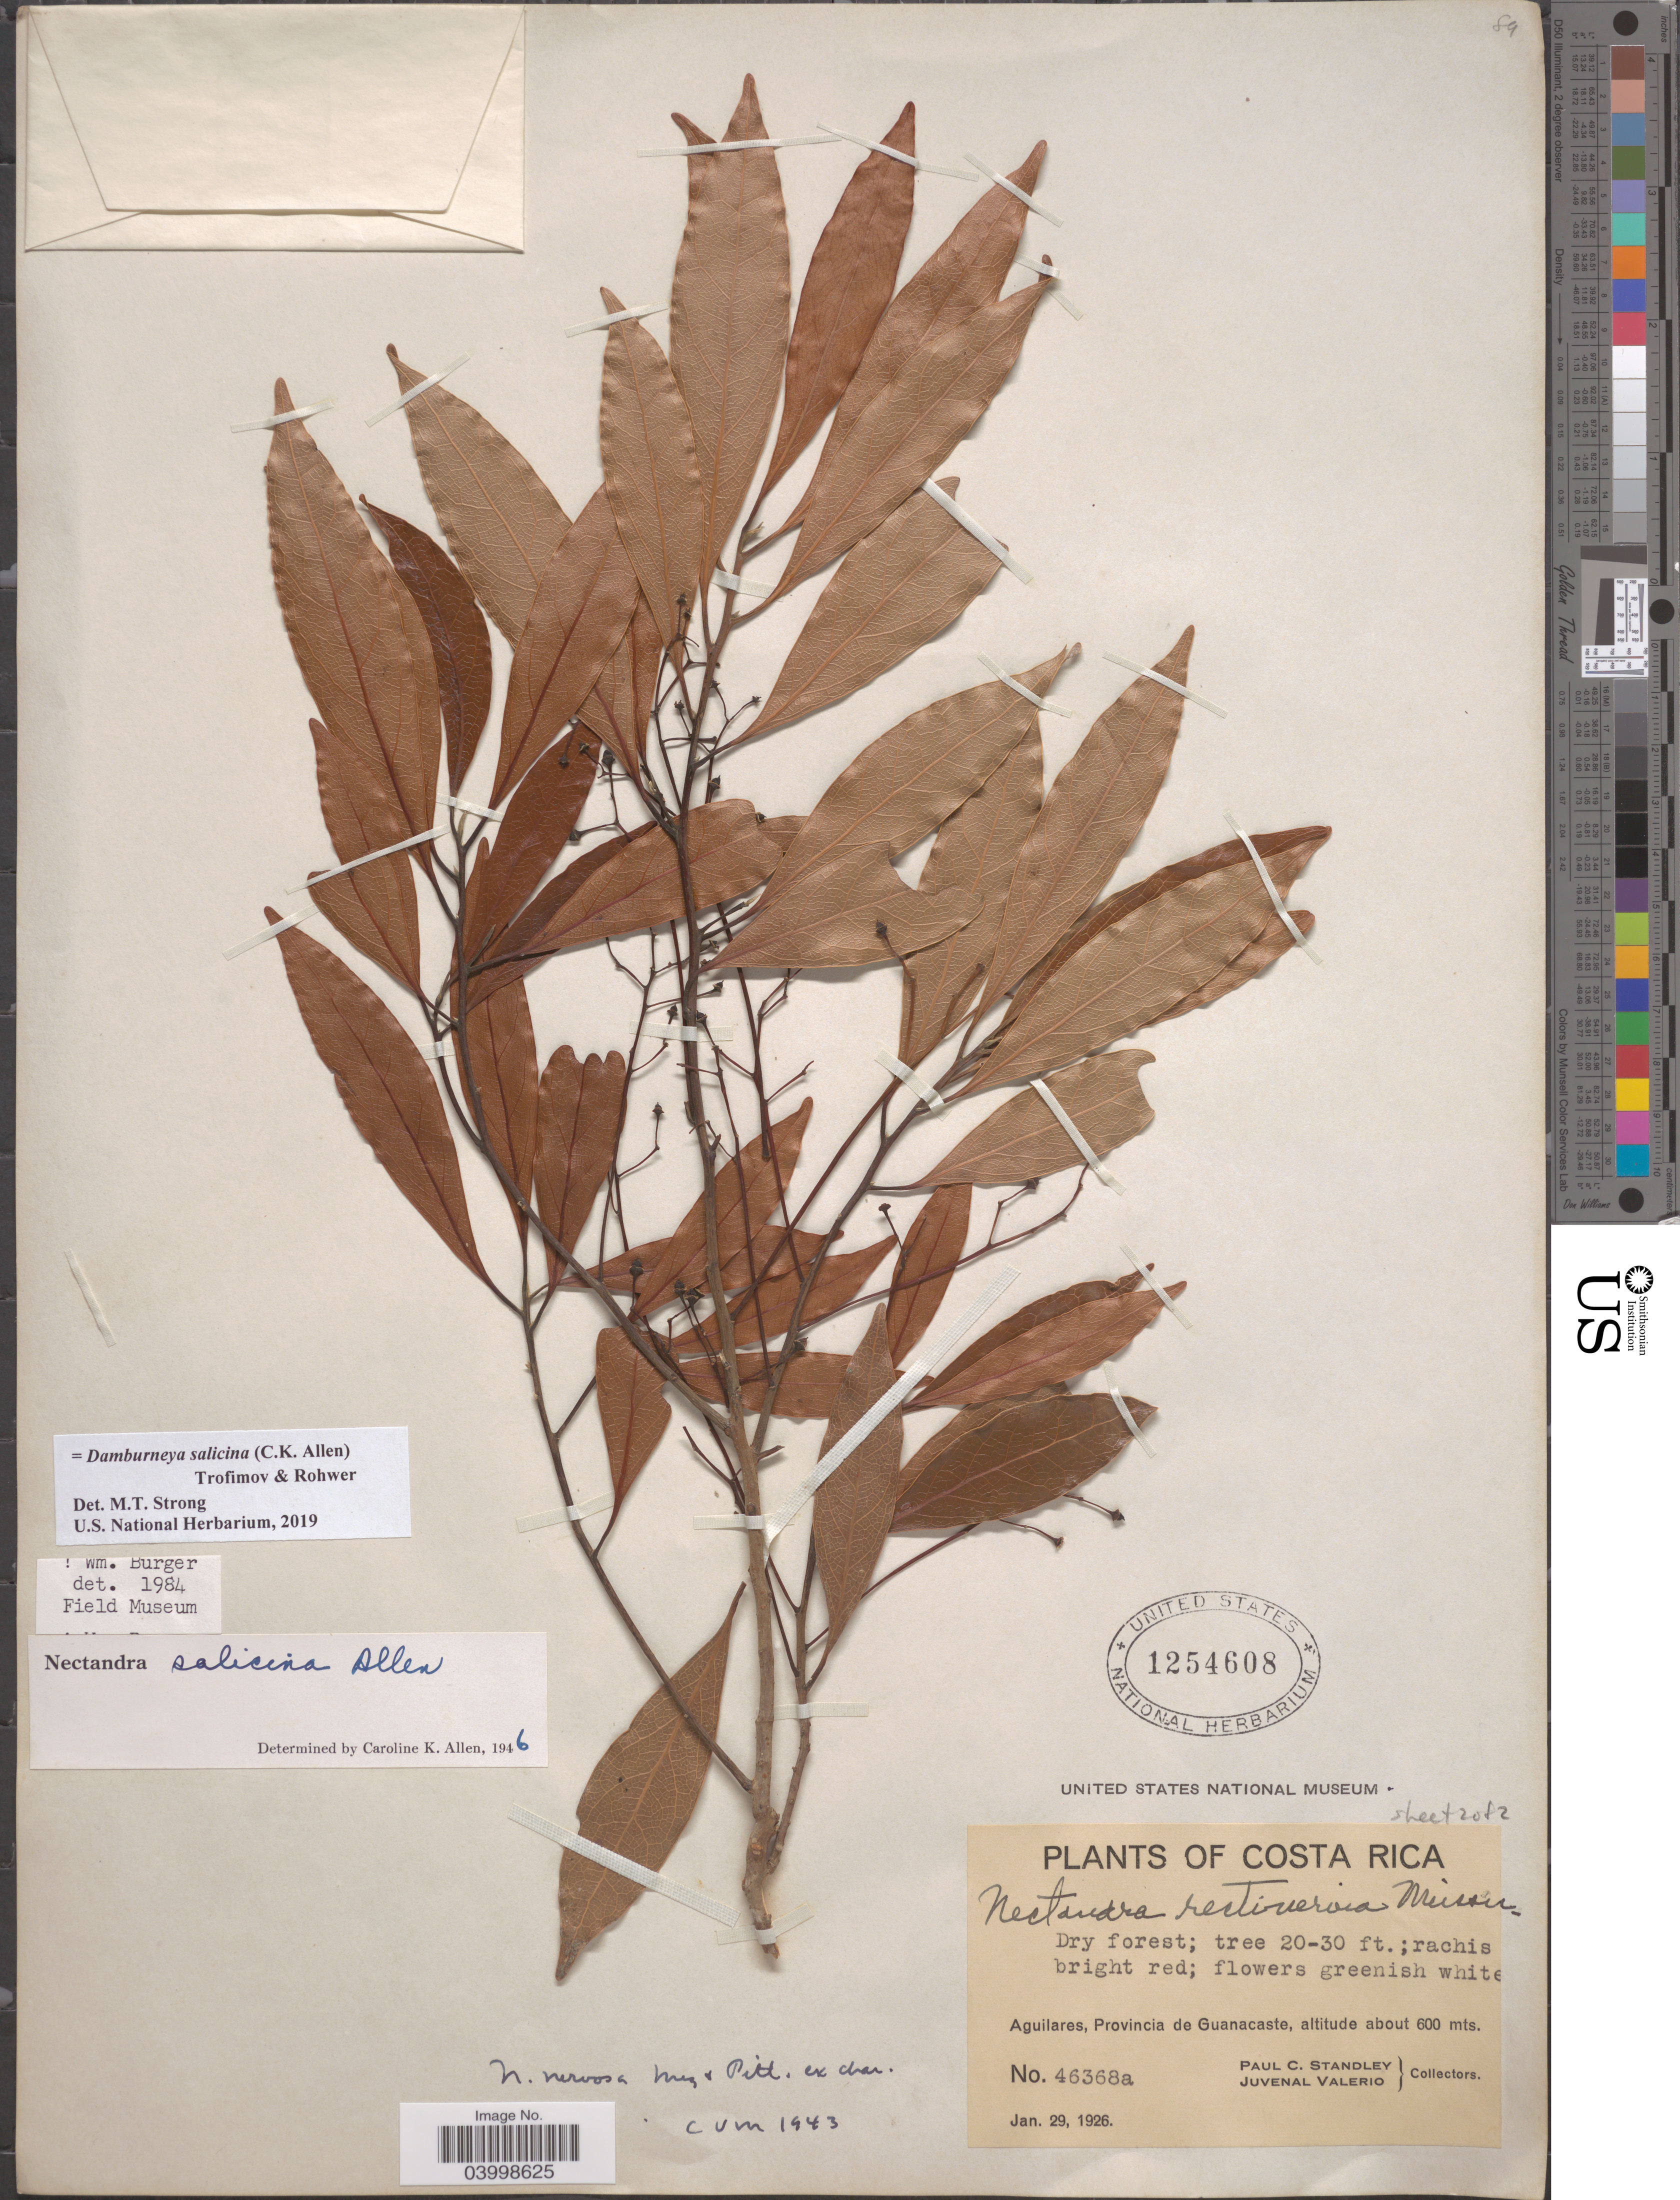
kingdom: Plantae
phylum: Tracheophyta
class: Magnoliopsida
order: Laurales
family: Lauraceae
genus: Damburneya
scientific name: Damburneya salicina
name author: (C.K. Allen) Trofimov & Rohwer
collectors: P. C. Standley & J. Valerio R.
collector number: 46368a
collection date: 1926-01-29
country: Costa Rica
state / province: Guanacaste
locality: Aguilares, Provincia de Guanacaste.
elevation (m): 600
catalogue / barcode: US 1254608